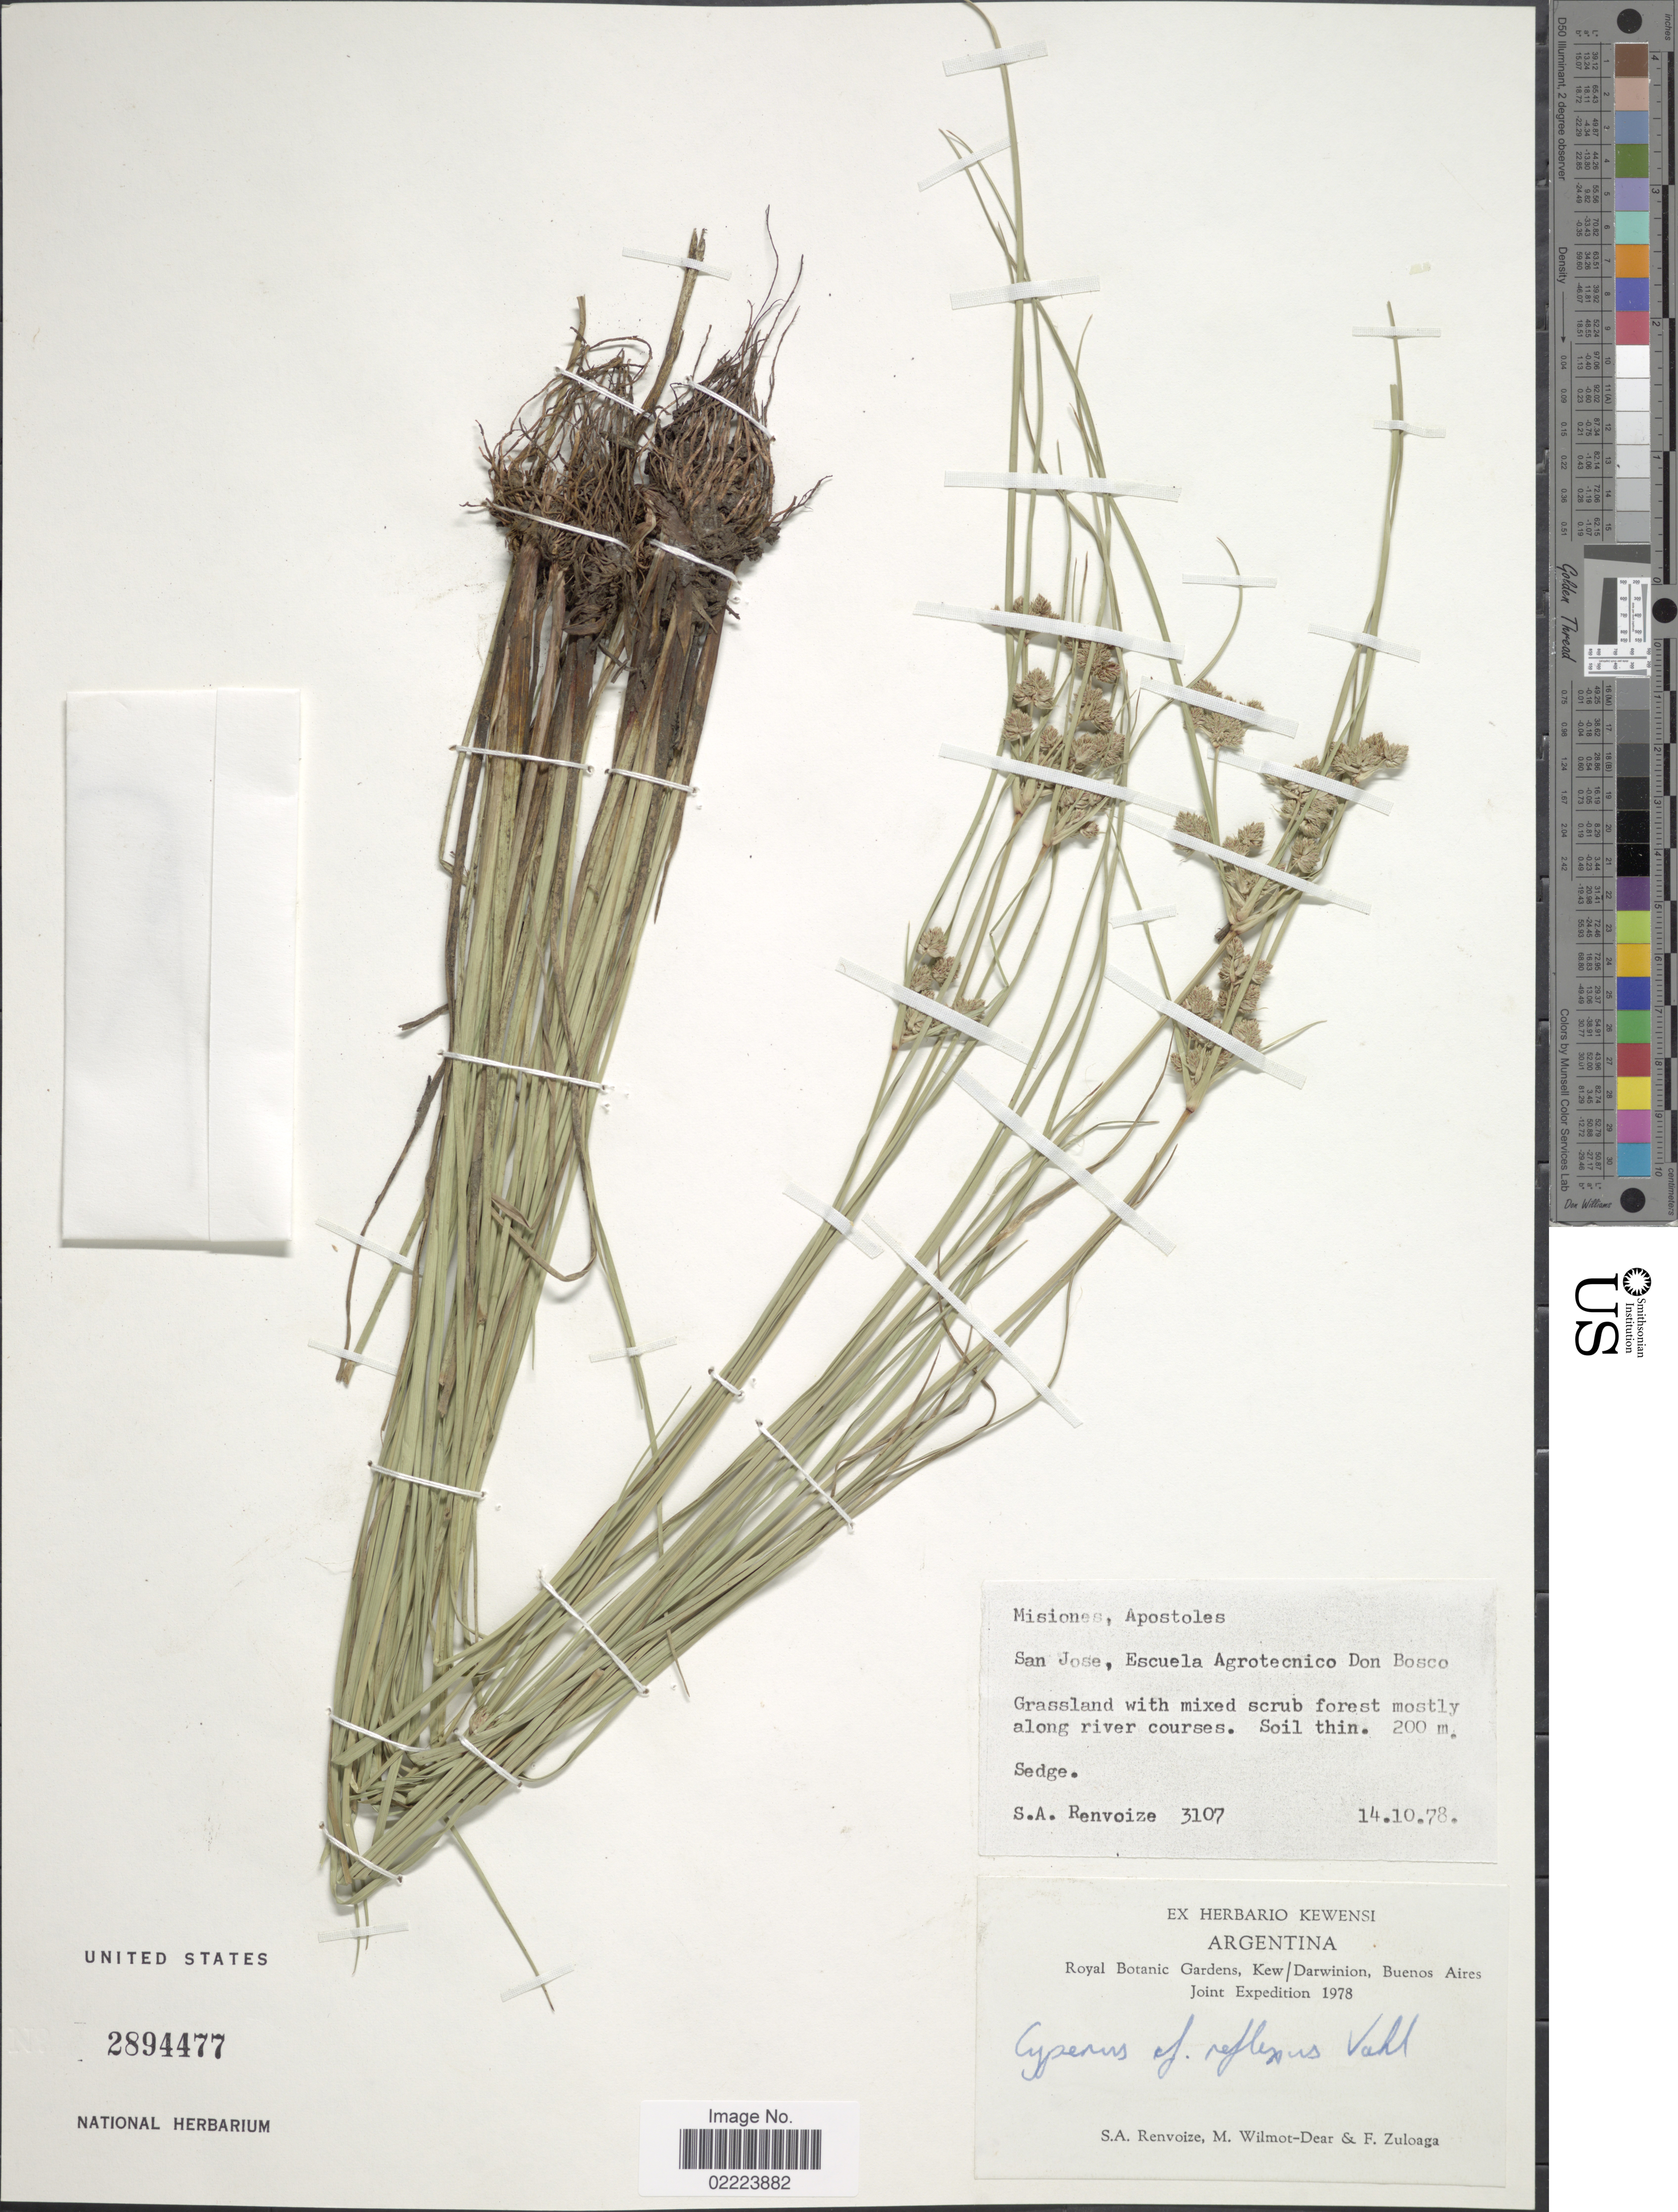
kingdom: Plantae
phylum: Tracheophyta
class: Liliopsida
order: Poales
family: Cyperaceae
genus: Cyperus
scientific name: Cyperus reflexus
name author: Vahl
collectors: S. A. Renvoize, M. Wilmot-Dear & F. Zuloaga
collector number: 3107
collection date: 1978-10-14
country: Argentina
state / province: Misiones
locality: Apostoles, San Jose, Escuela Agrotecnico Don Bosco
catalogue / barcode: US 2894477